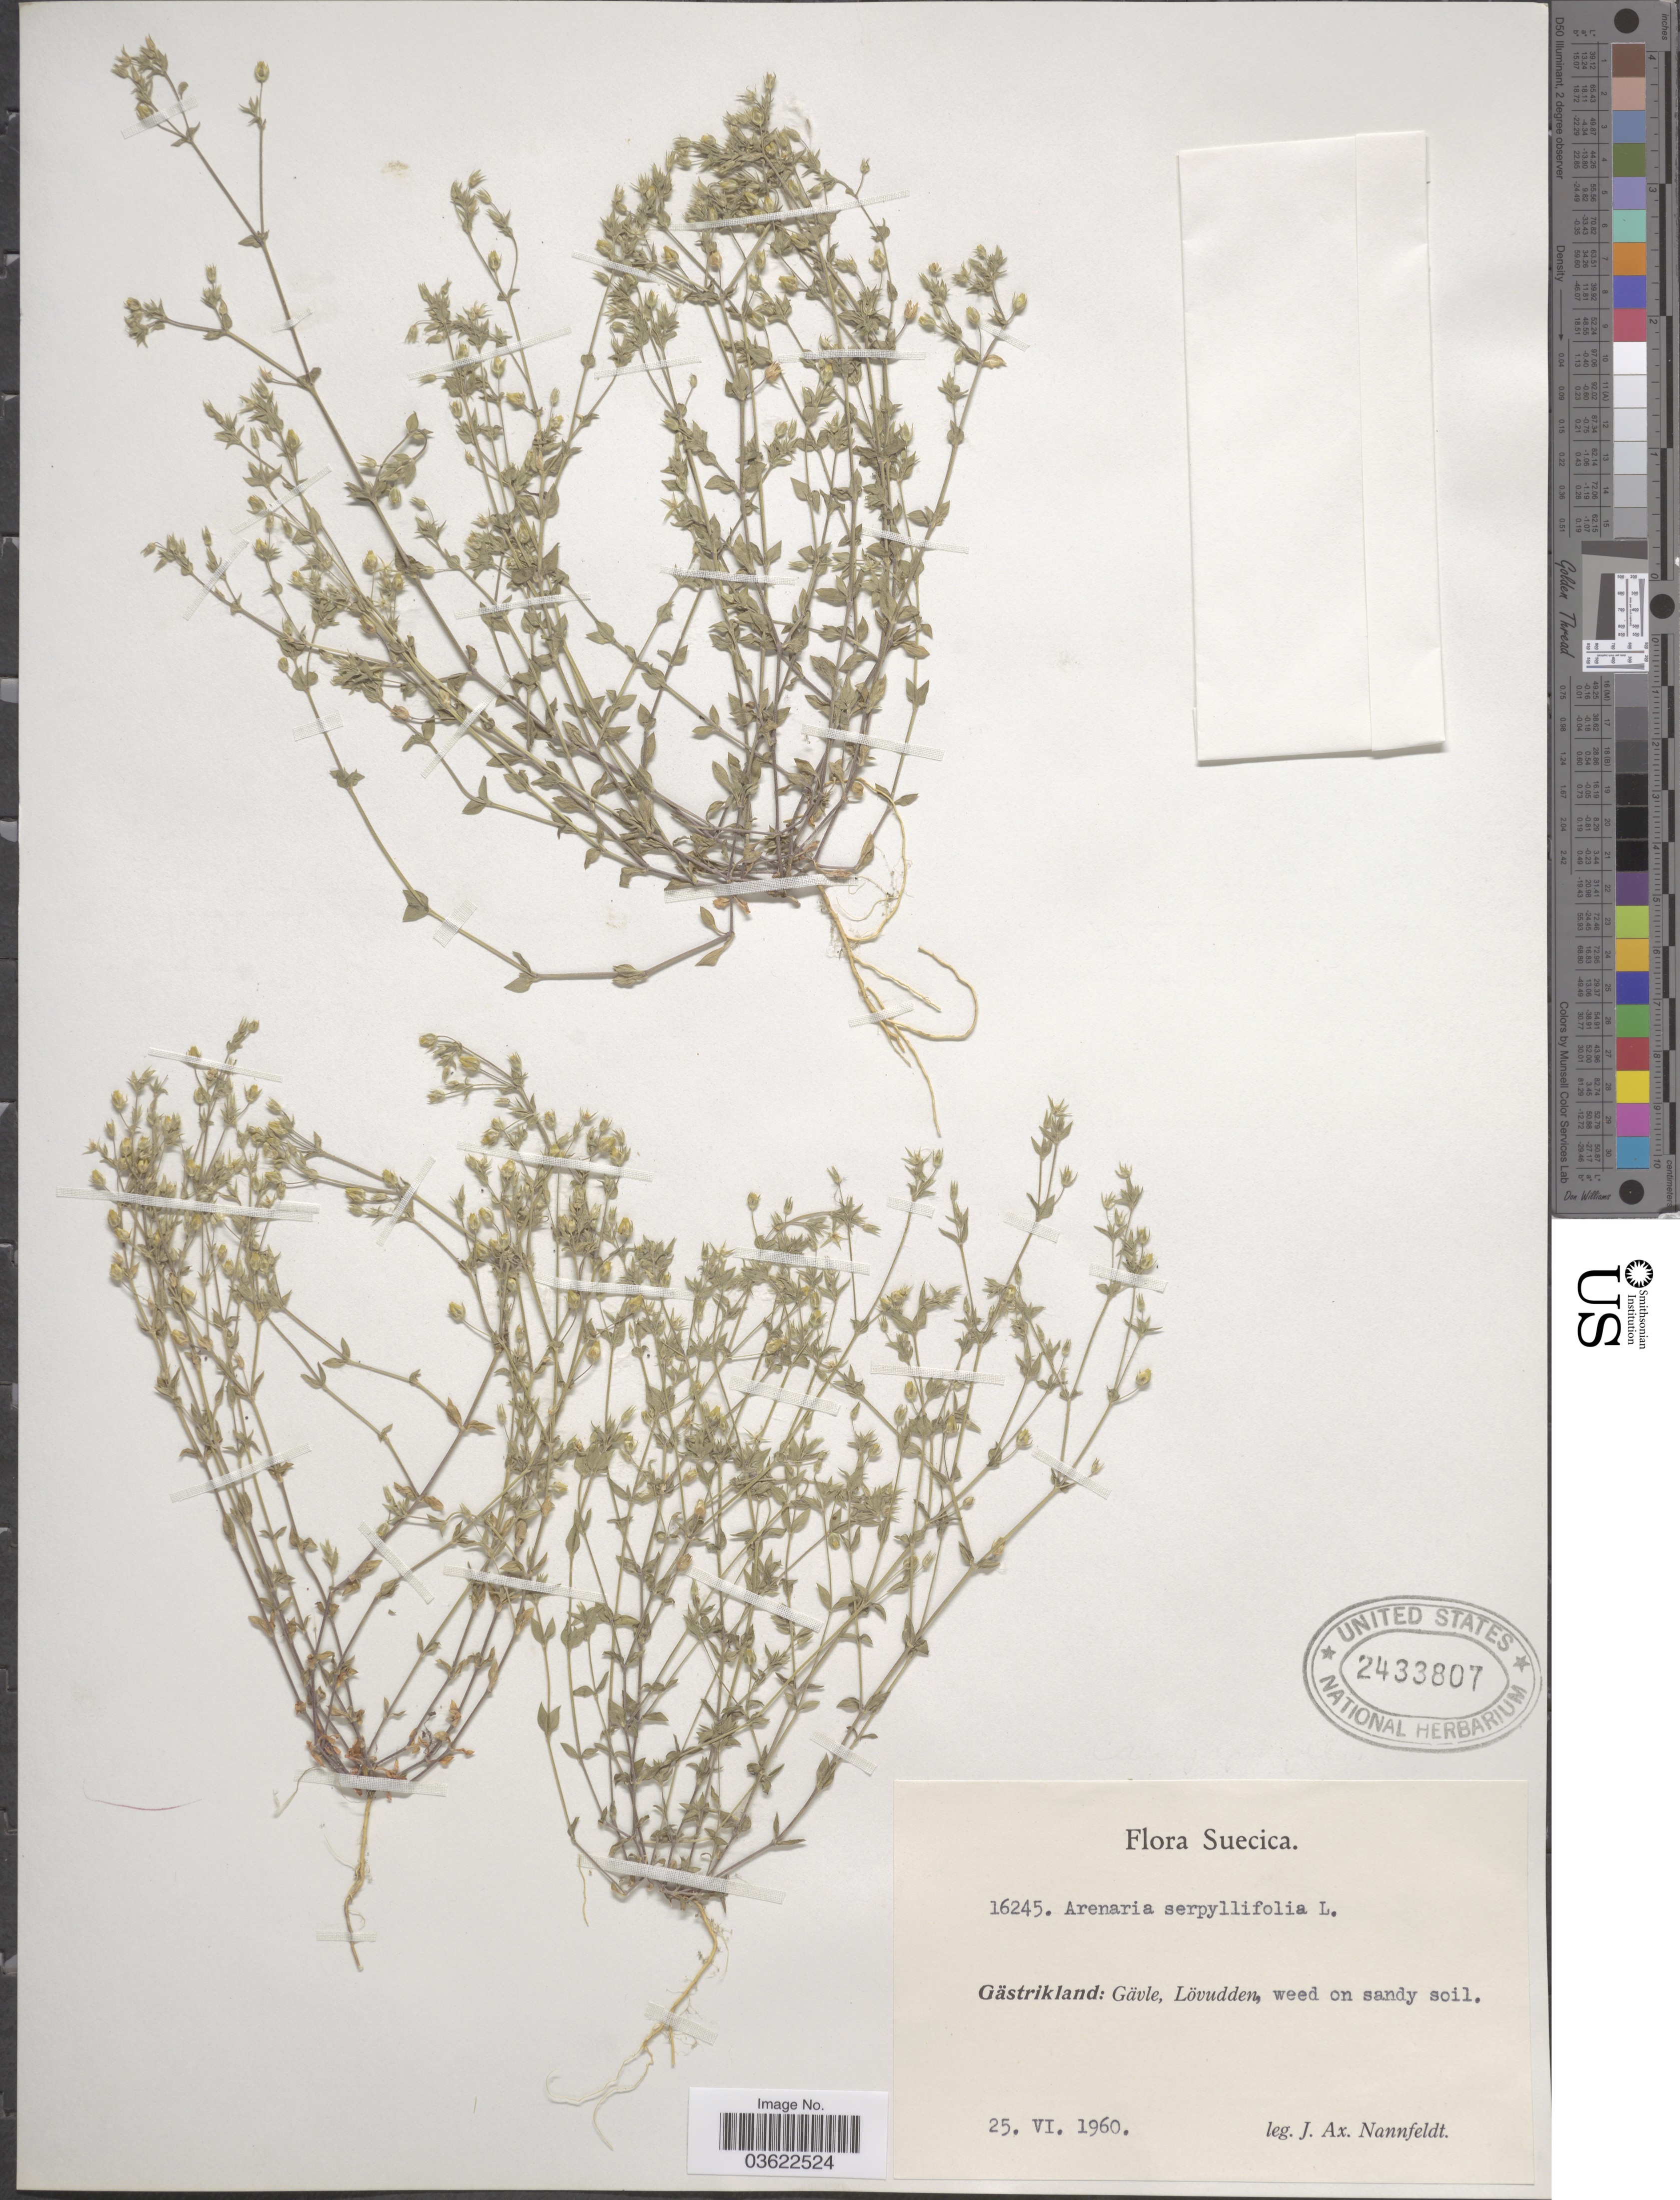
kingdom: Plantae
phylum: Tracheophyta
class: Magnoliopsida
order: Caryophyllales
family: Caryophyllaceae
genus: Arenaria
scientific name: Arenaria serpyllifolia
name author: L.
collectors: J. Nannfeldt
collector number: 16245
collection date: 1960-06-25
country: Sweden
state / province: Gavleborg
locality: Suecica. Gästrikland: Gävle, Lövudden.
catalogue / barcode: US 2433807